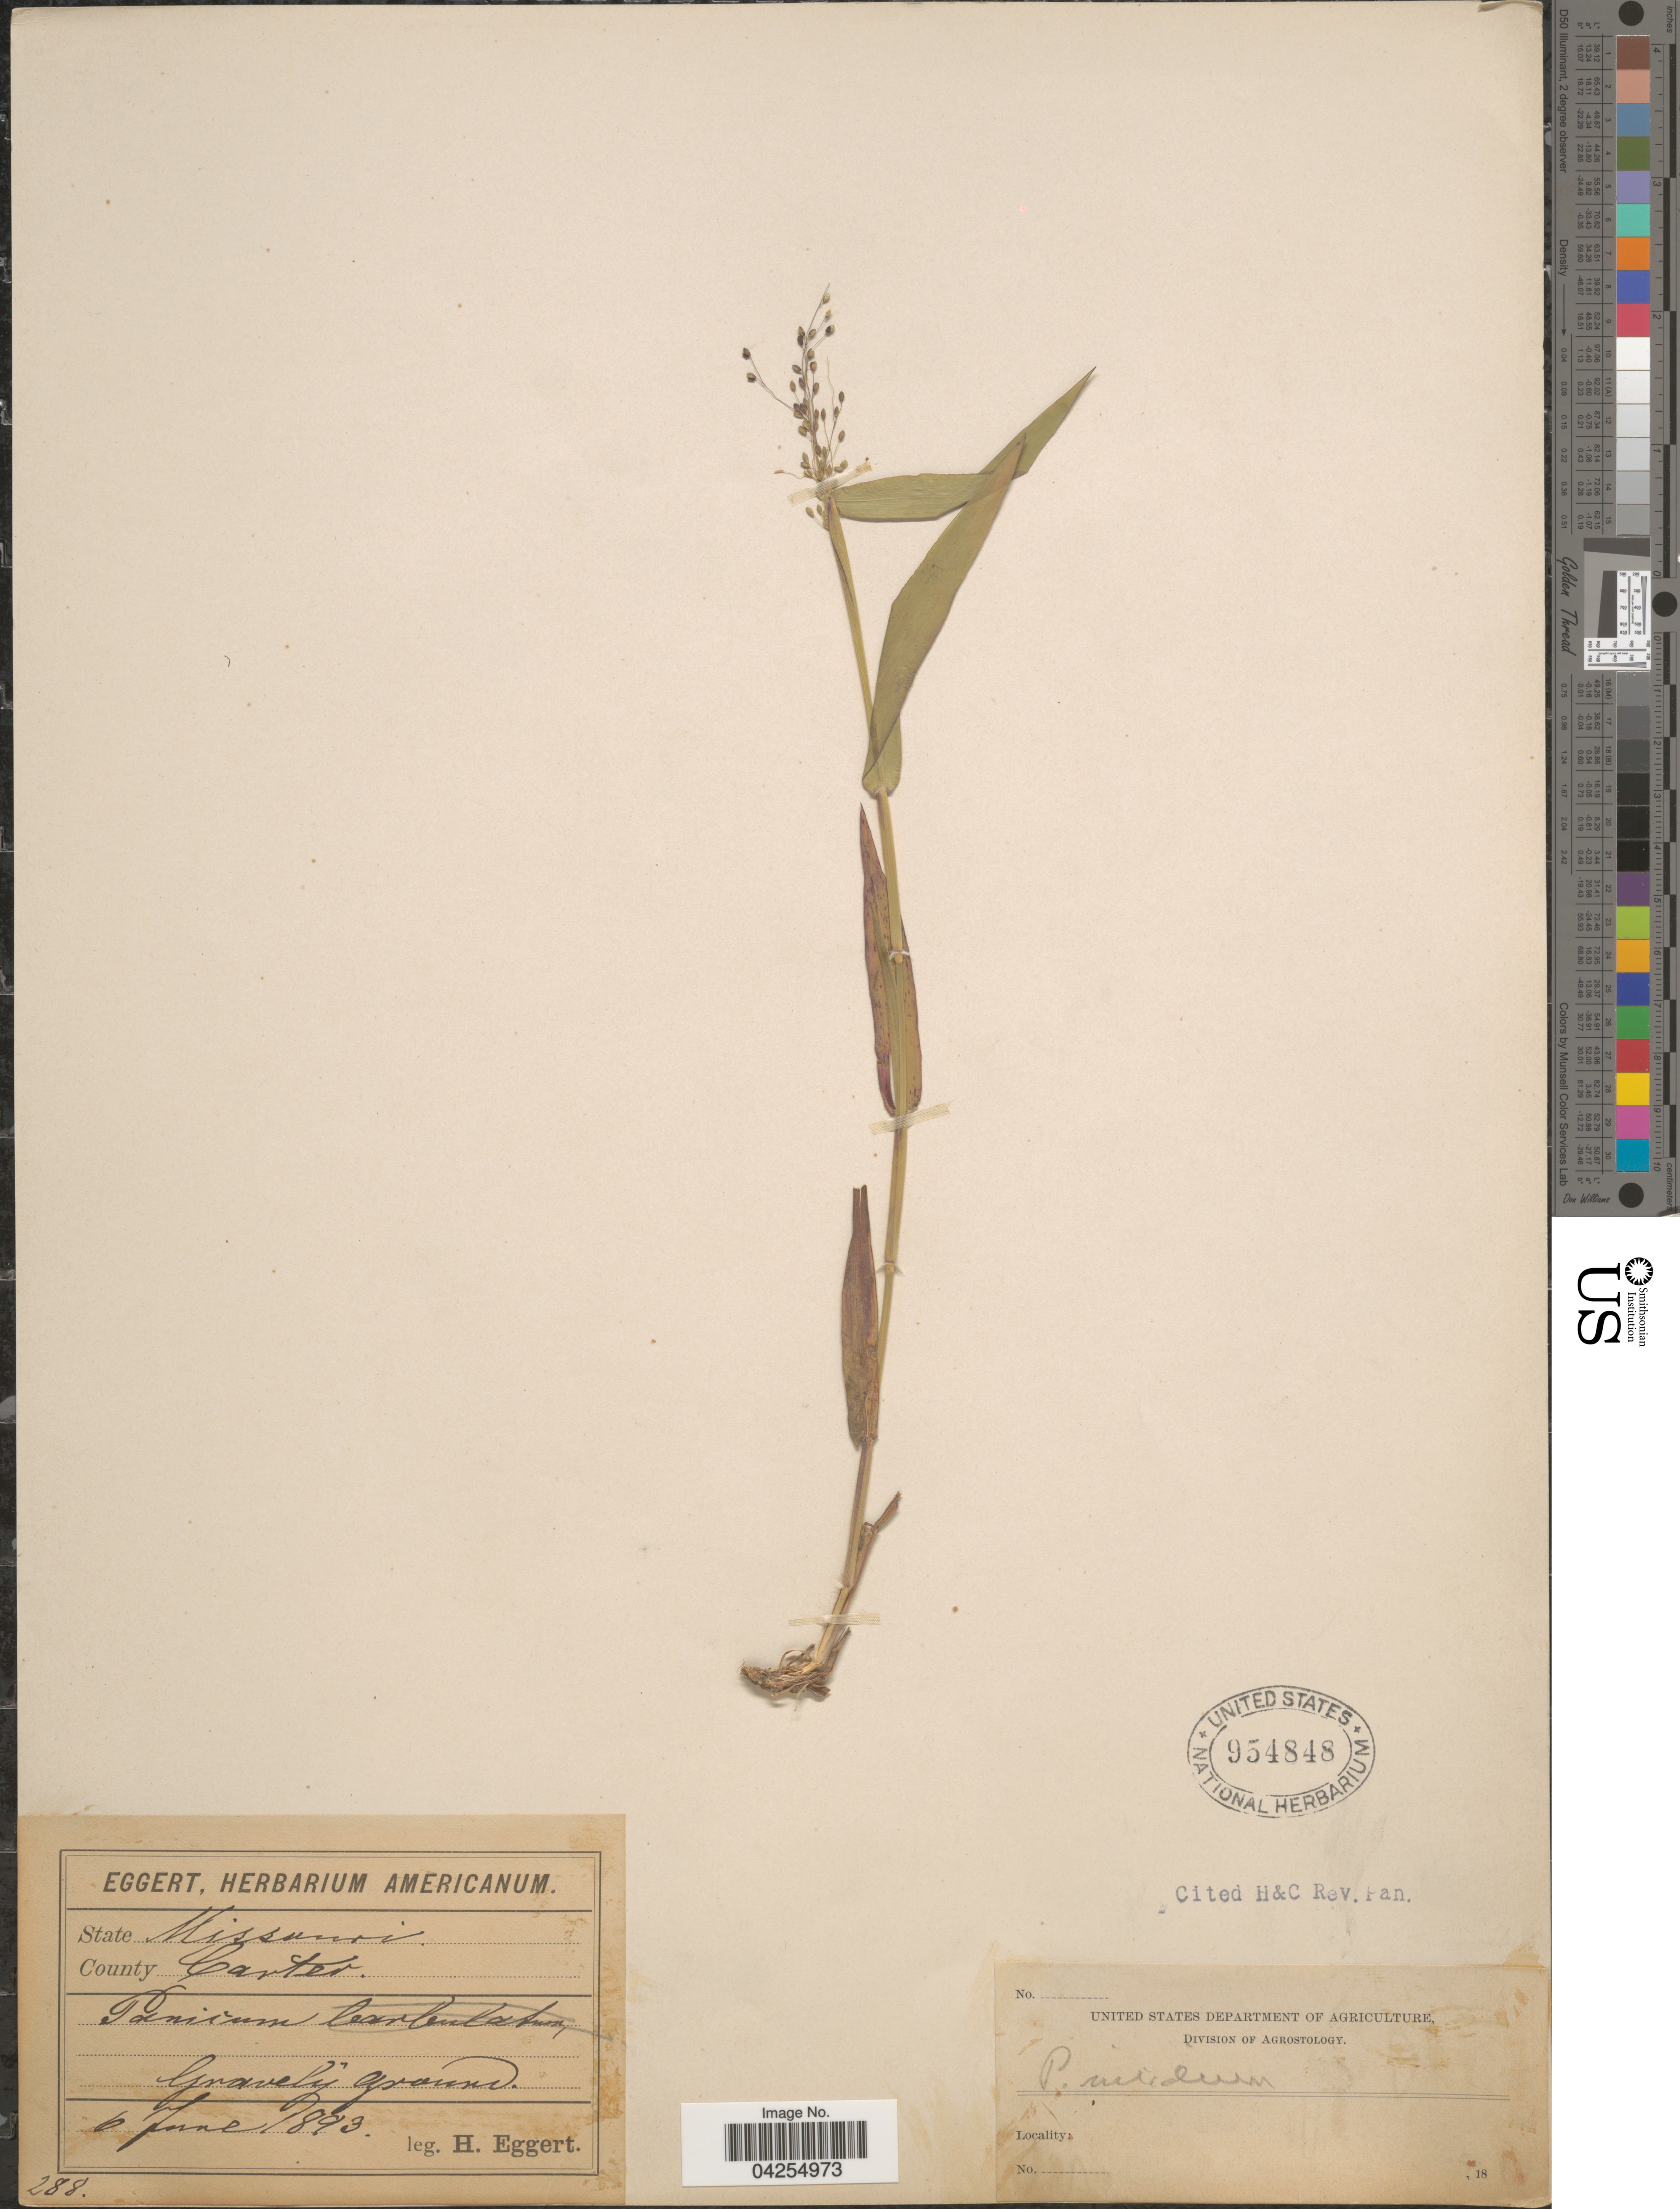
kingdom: Plantae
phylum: Tracheophyta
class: Liliopsida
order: Poales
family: Poaceae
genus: Dichanthelium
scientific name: Dichanthelium dichotomum var. dichotomum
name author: (L.) Gould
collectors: H. Eggert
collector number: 288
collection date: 1893-06-06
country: United States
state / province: Missouri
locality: County Carter. Gravely ground.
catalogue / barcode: US 954848